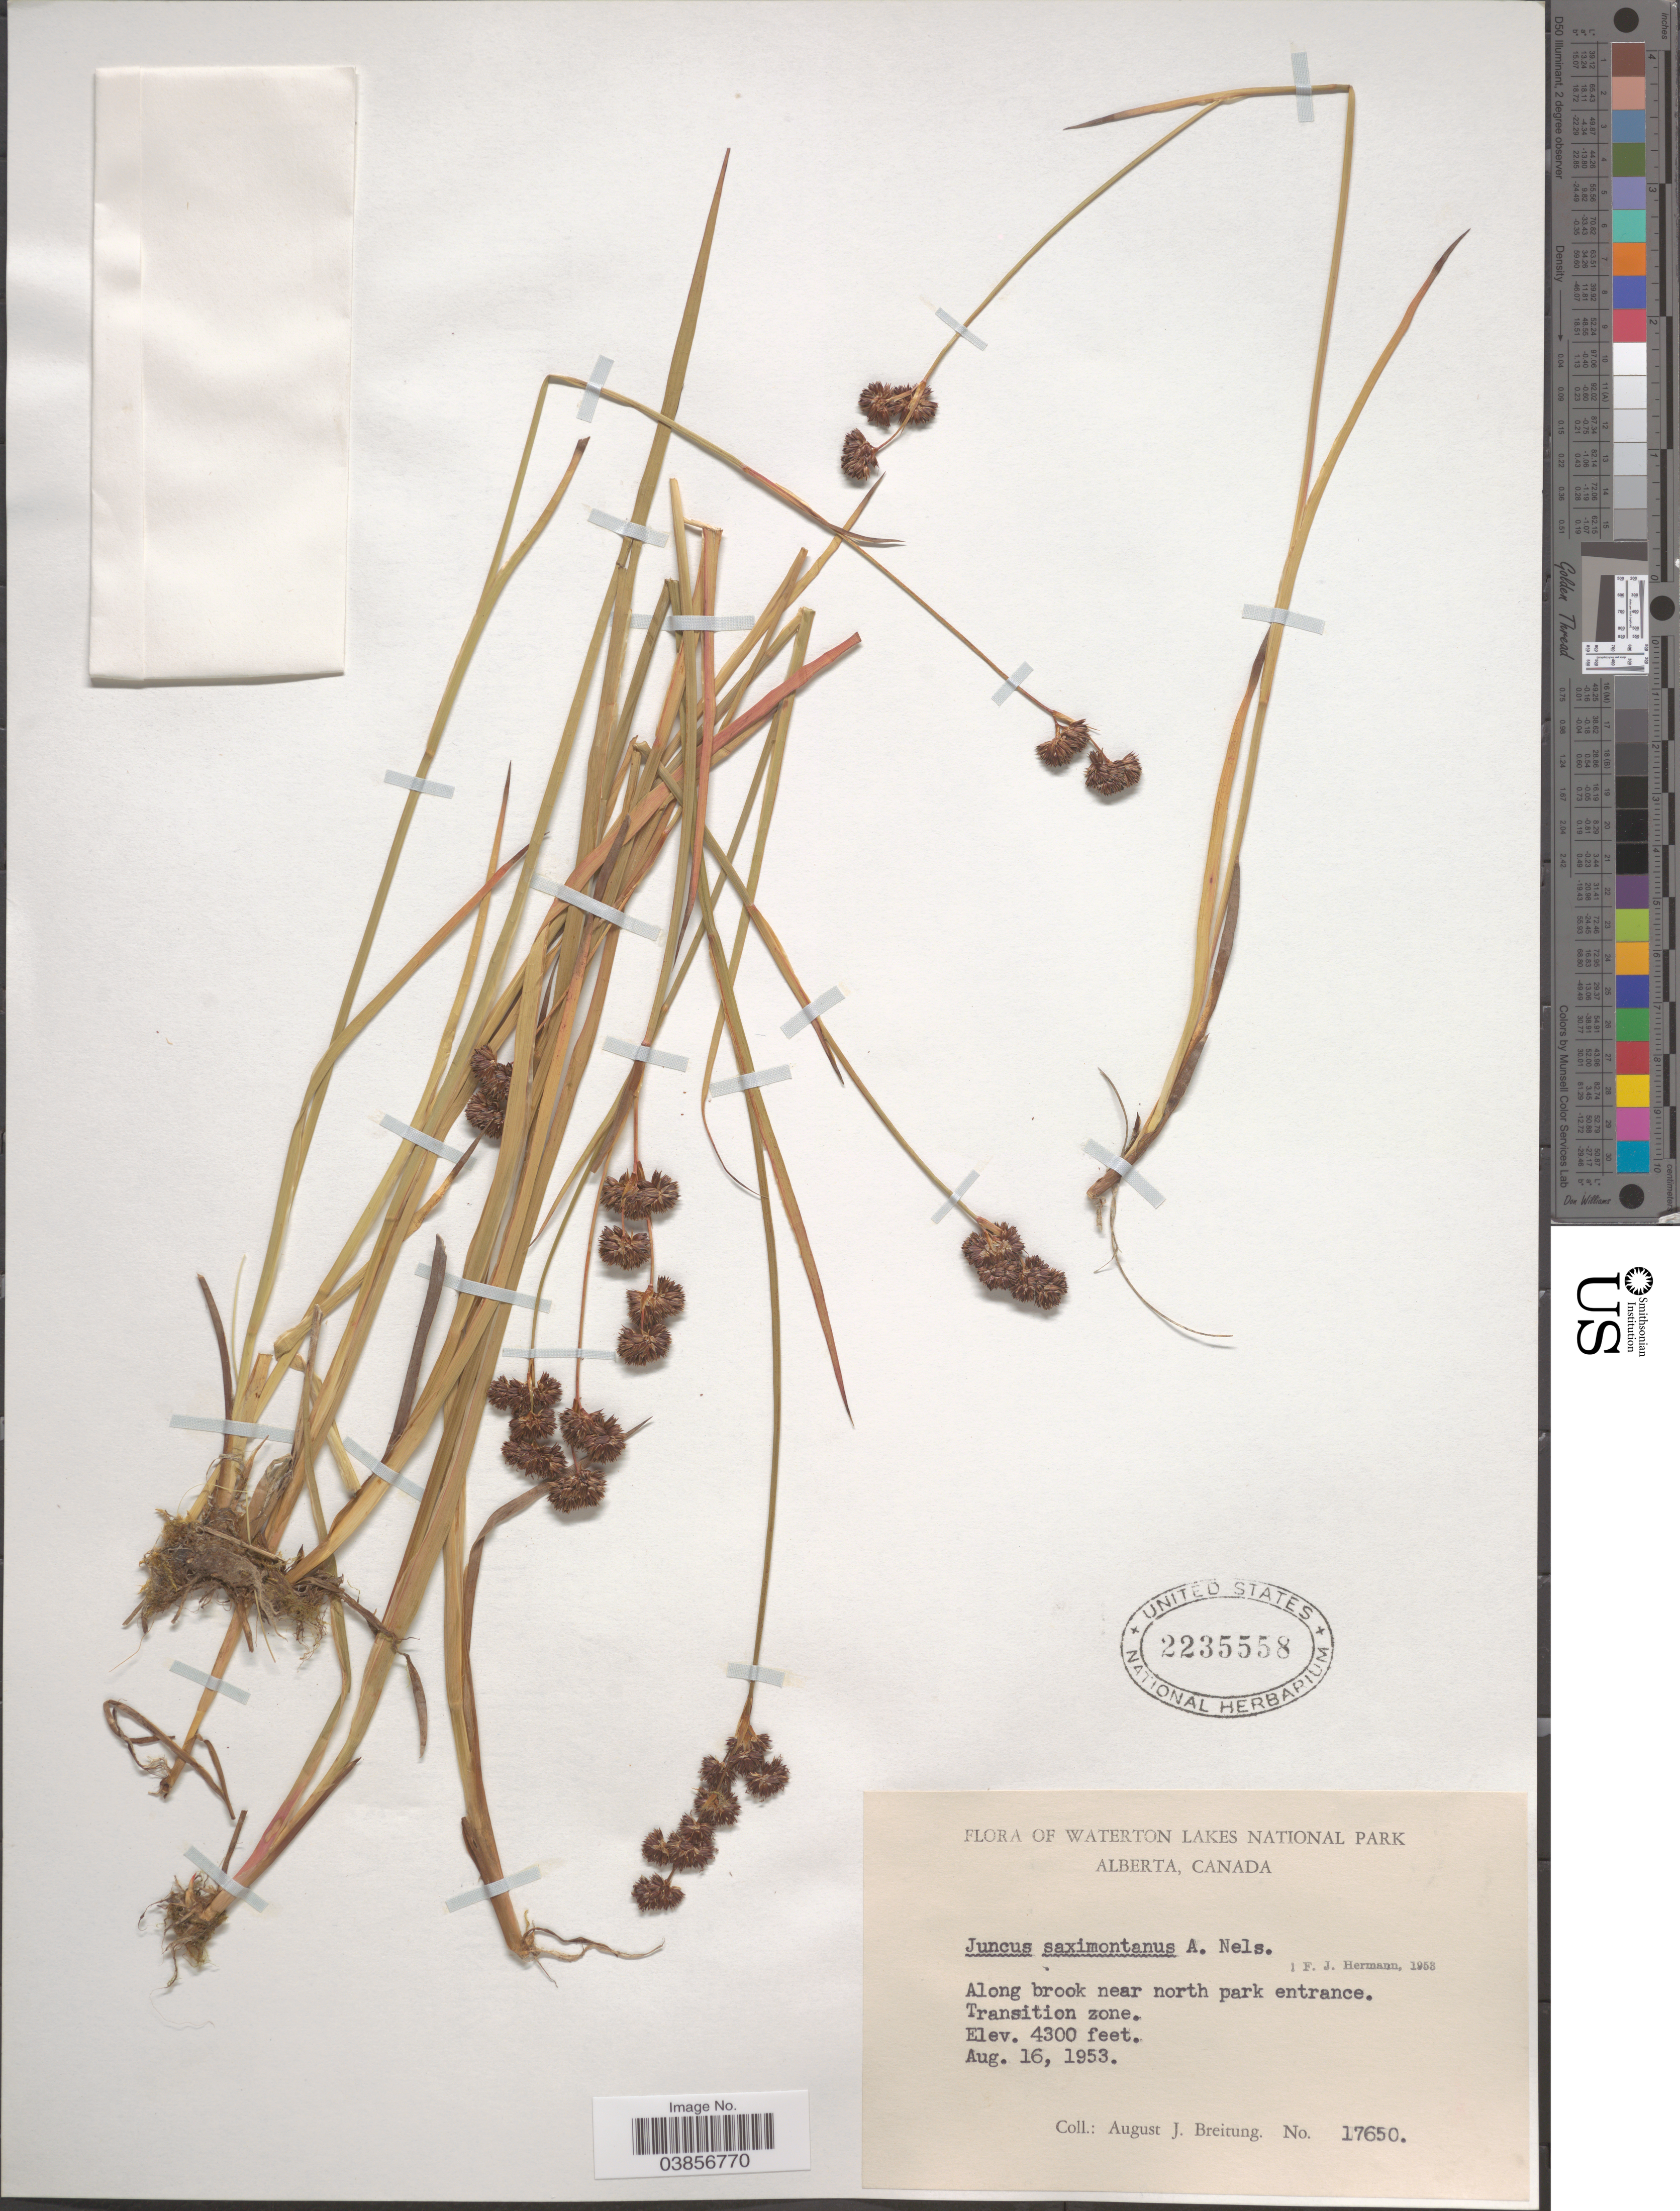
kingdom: Plantae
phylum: Tracheophyta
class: Liliopsida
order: Poales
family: Juncaceae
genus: Juncus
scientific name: Juncus saximontanus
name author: A. Nelson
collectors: A. Breitung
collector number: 17650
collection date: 1953-08-16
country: Canada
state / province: Alberta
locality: Waterton Lakes National Park. Along brook near north park entrance. Transition zone.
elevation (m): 1311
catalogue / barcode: US 2235558